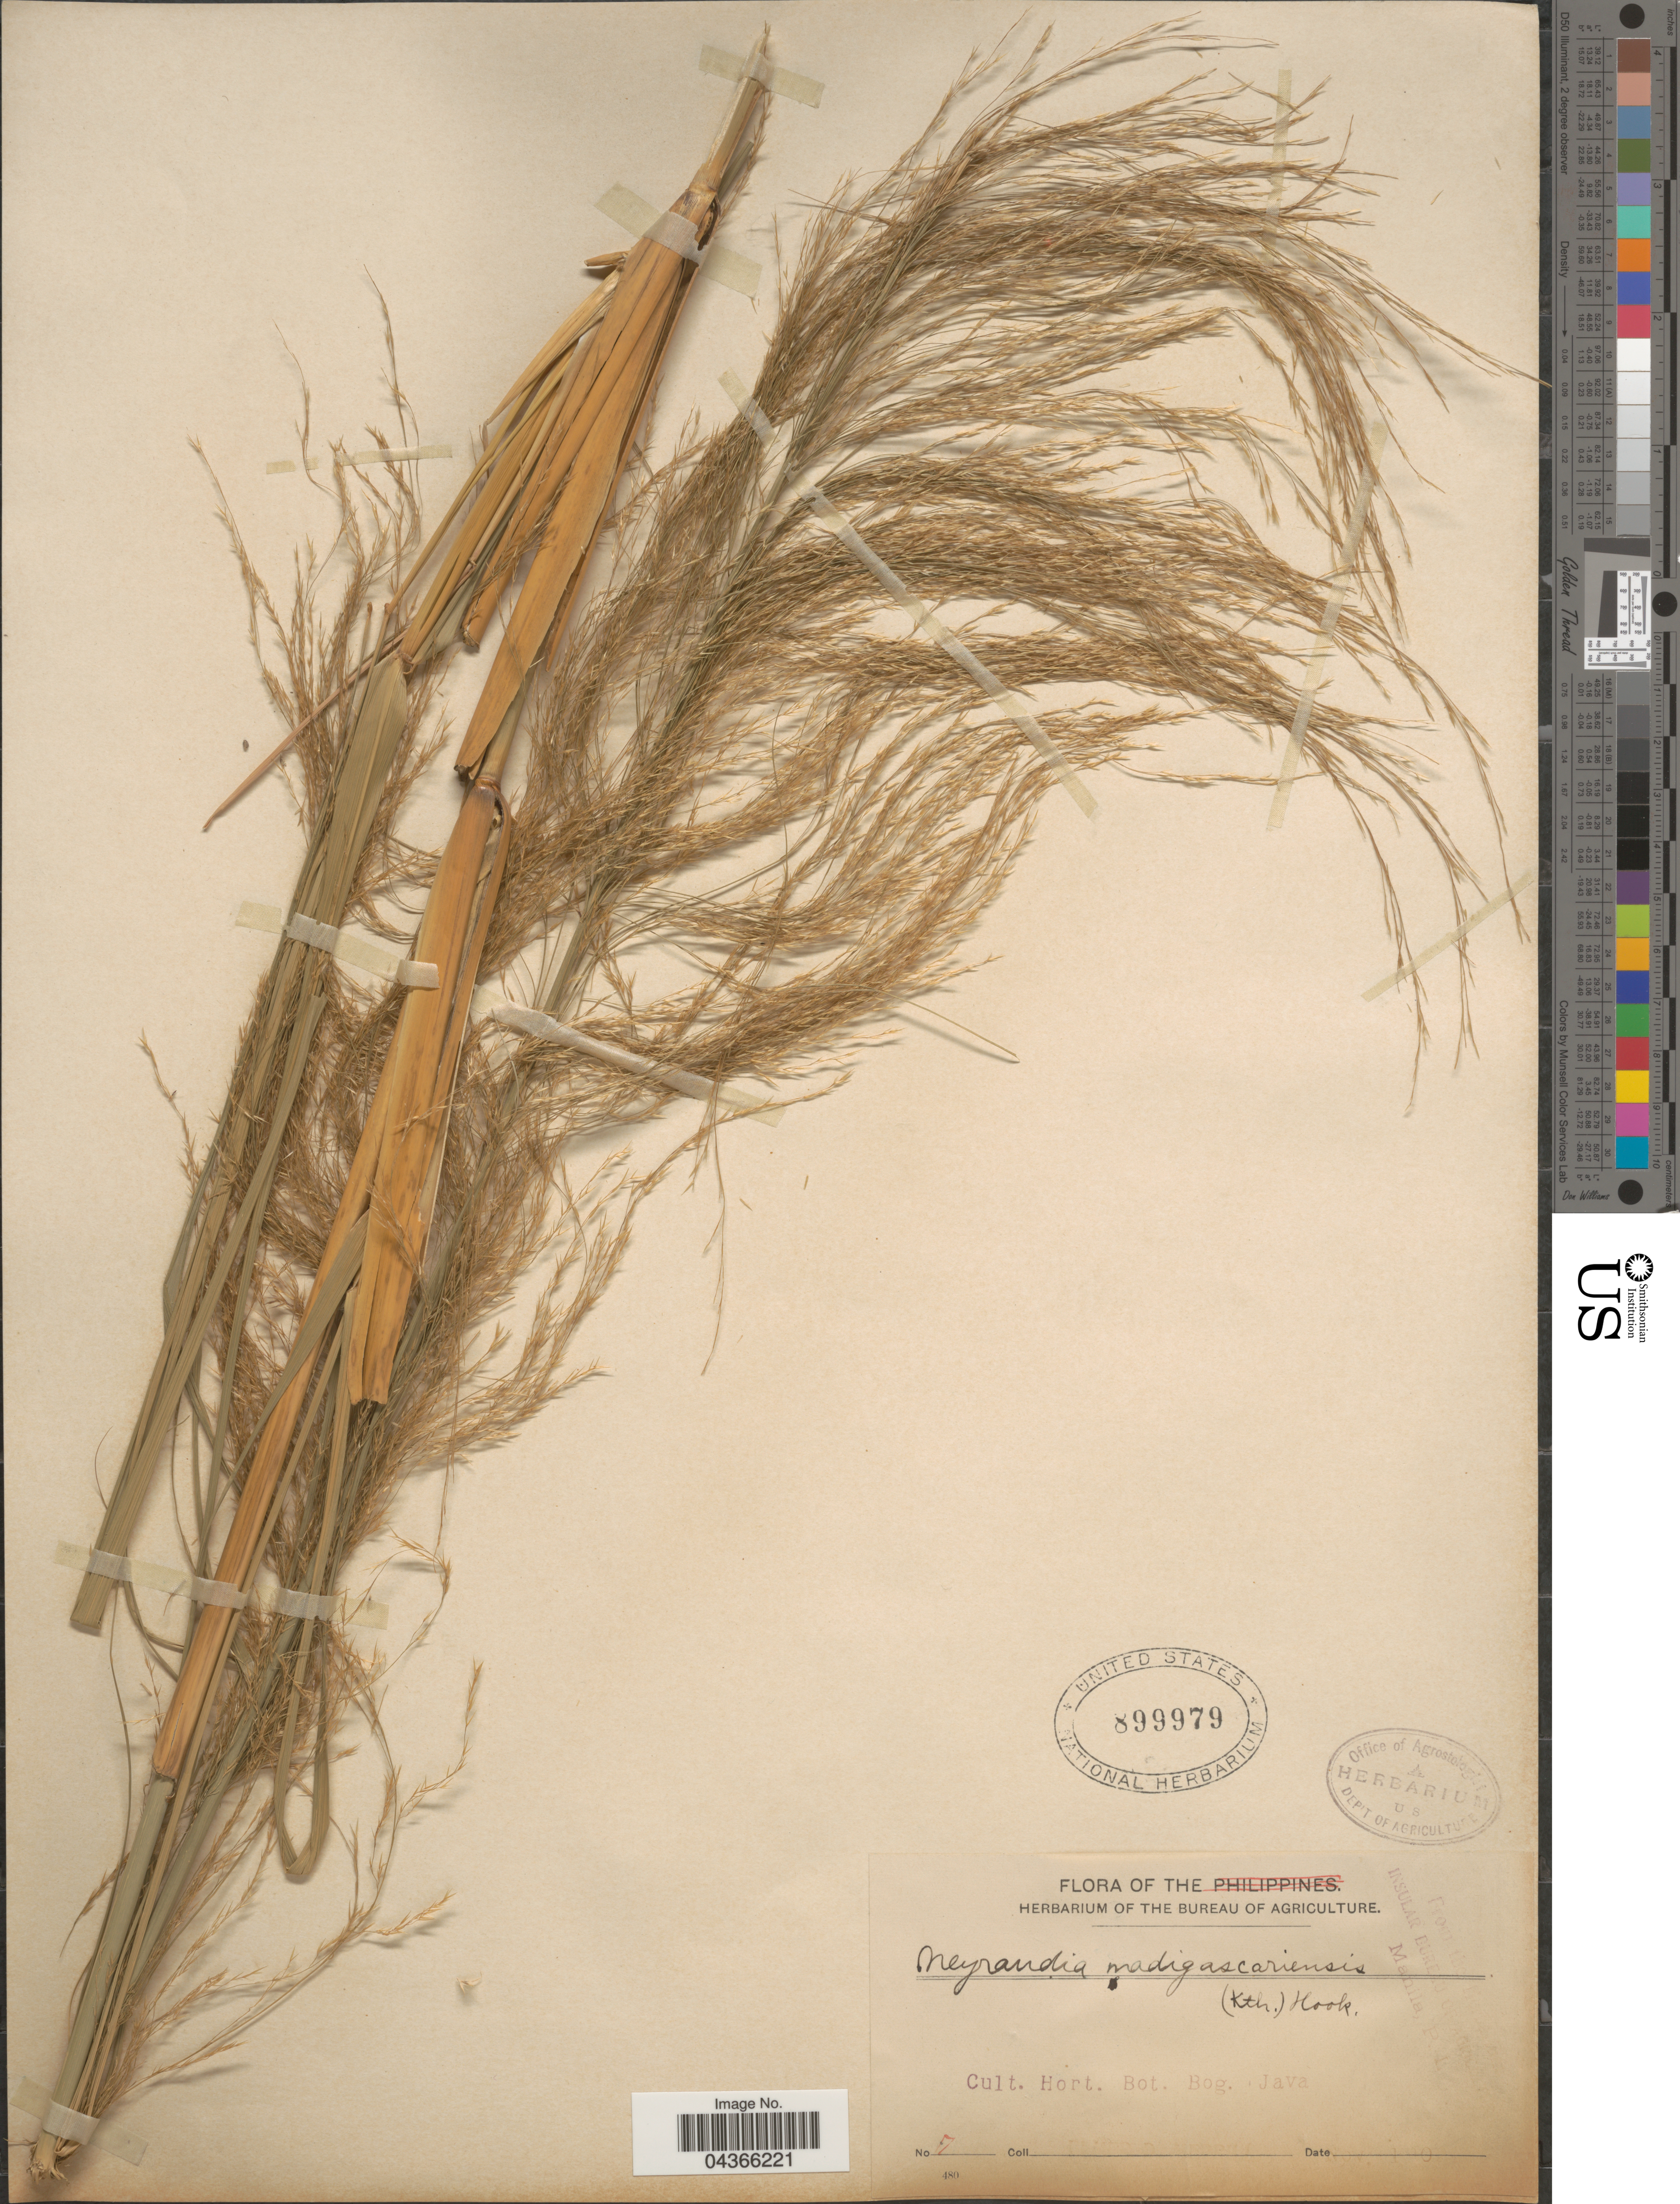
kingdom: Plantae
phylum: Tracheophyta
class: Liliopsida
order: Poales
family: Poaceae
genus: Neyraudia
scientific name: Neyraudia arundinacea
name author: (L.) Henr.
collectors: E. D. Merrill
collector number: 7*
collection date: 1910-11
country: Indonesia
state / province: Java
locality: Hort. Bot. Bog. Java.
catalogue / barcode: US 899979